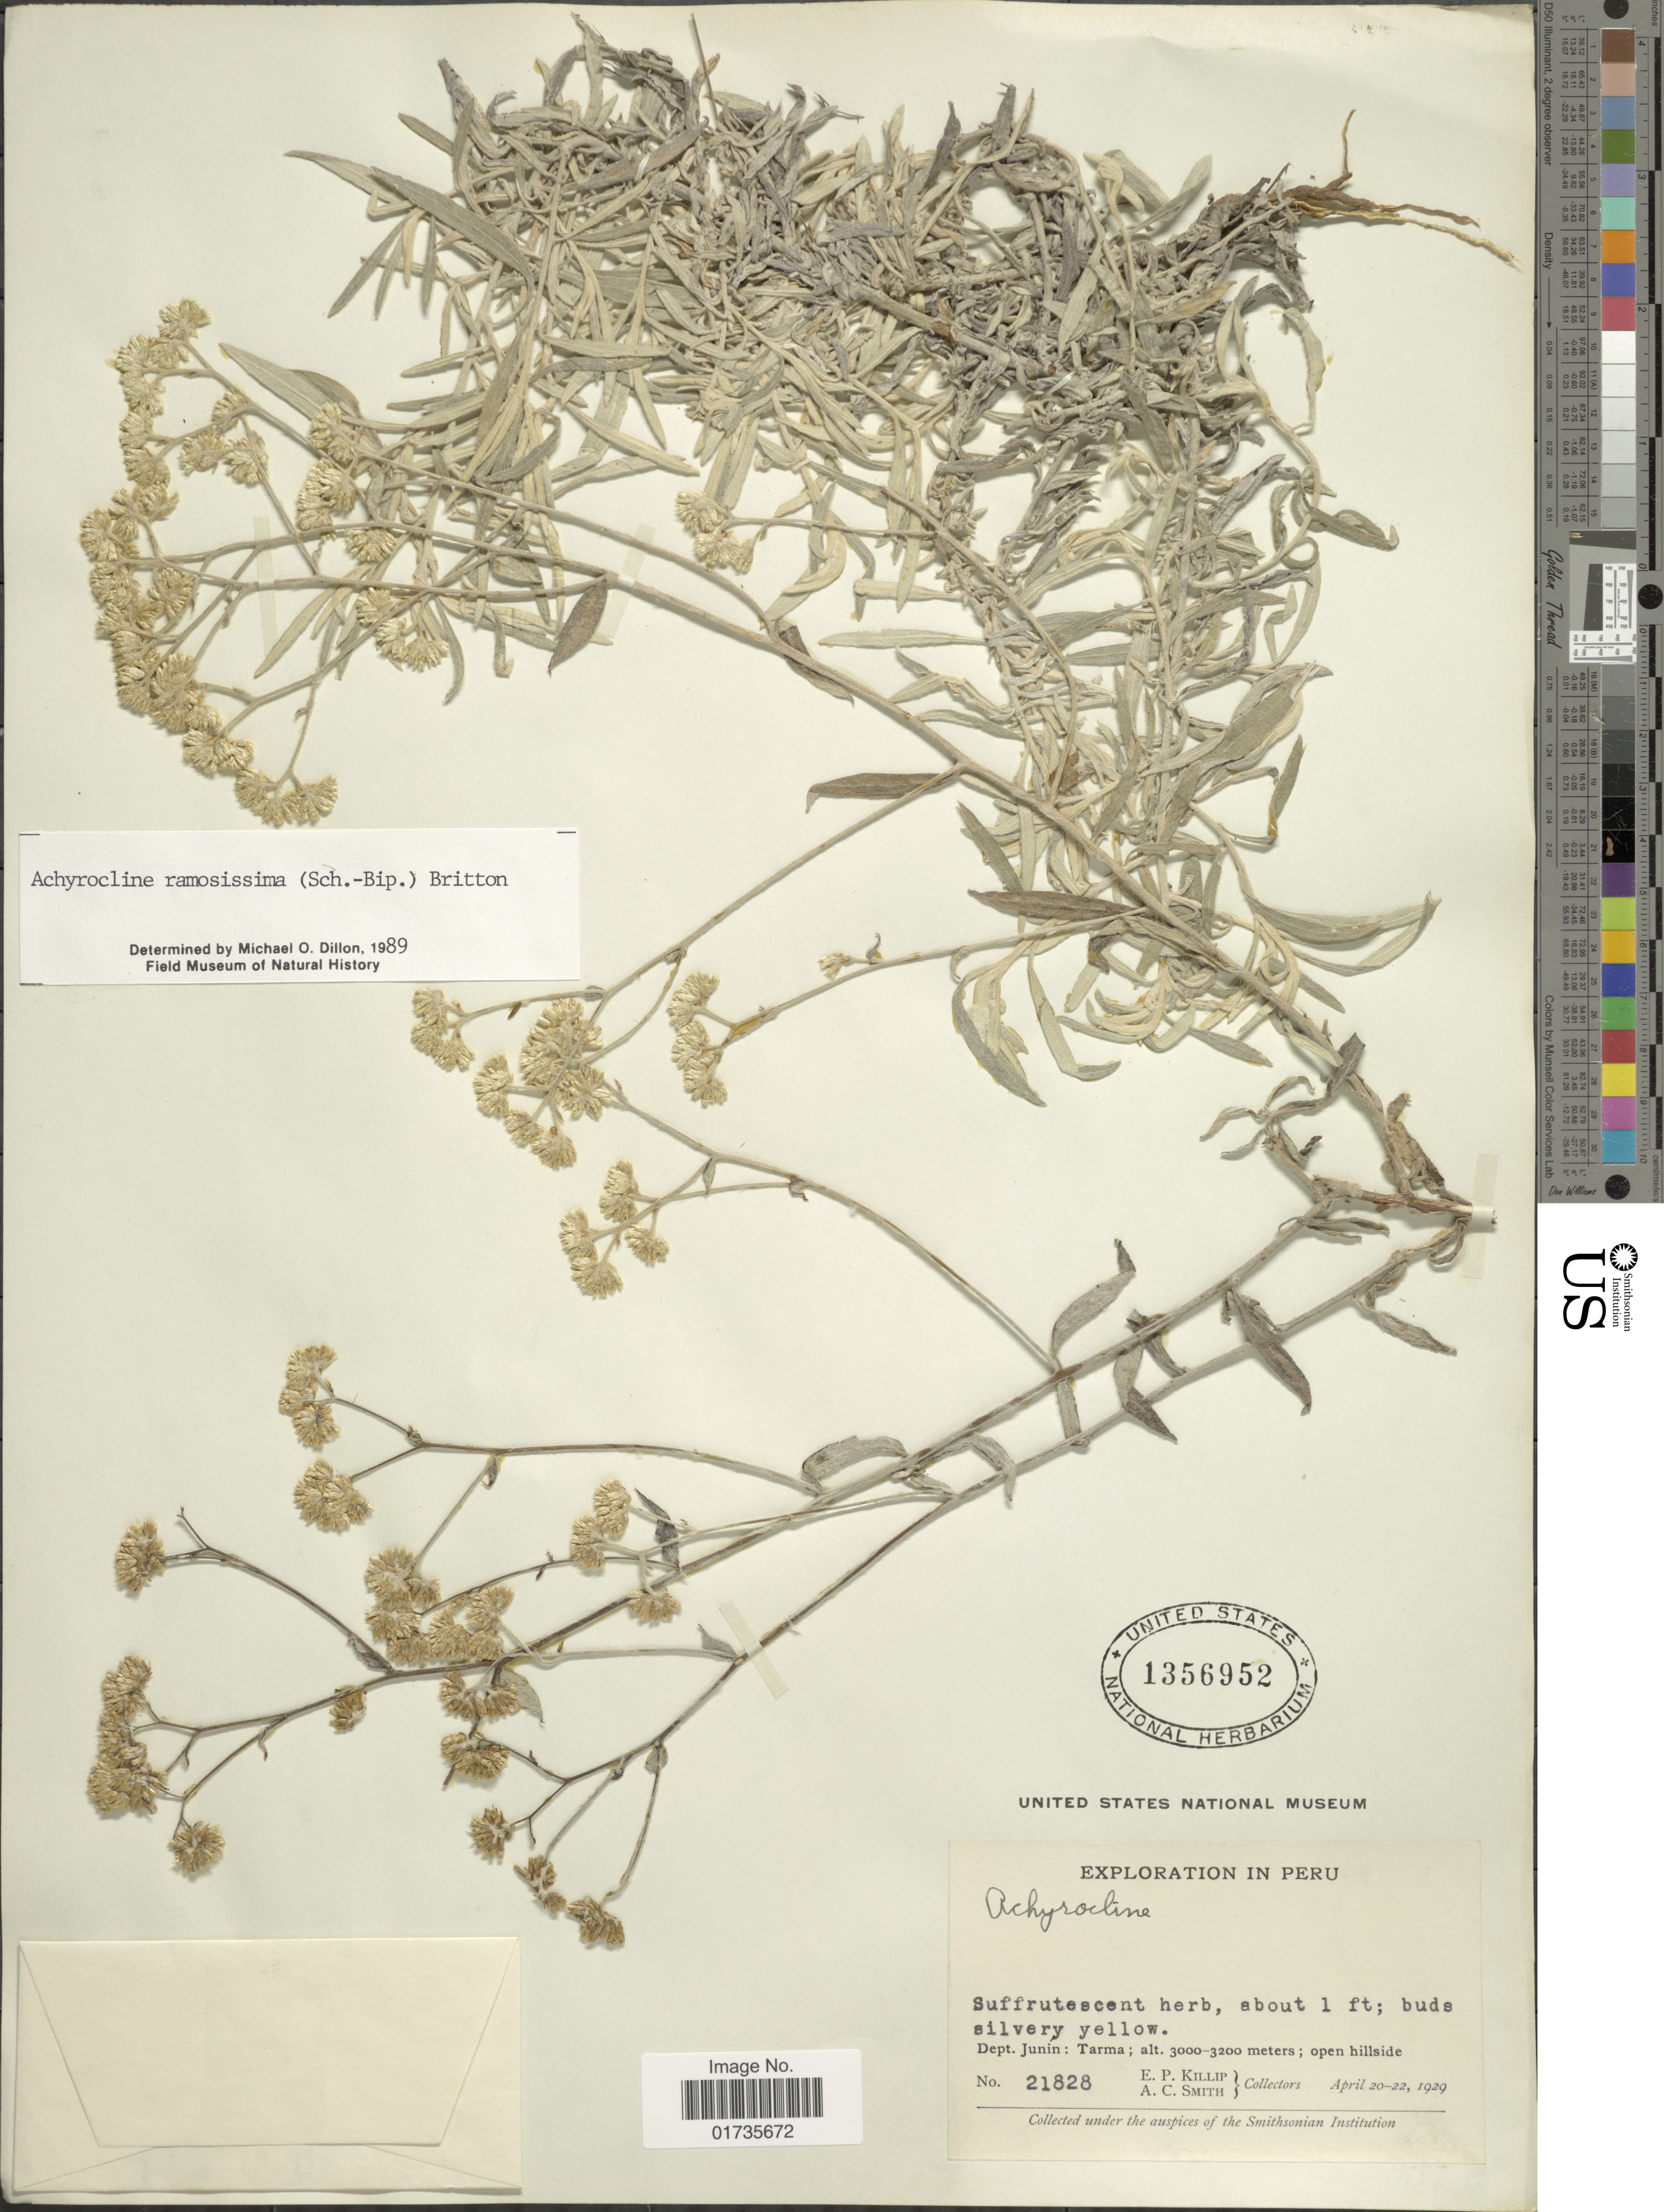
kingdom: Plantae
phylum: Tracheophyta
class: Magnoliopsida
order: Asterales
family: Asteraceae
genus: Achyrocline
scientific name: Achyrocline ramosissima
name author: (Sch. Bip.) Britton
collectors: E. P. Killip & A. C. Smith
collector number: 21828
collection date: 1929-04-20/1929-04-22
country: Peru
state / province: Junín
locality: Dept. Junin: Tarma; open hillside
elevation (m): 3000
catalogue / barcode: US 1356952